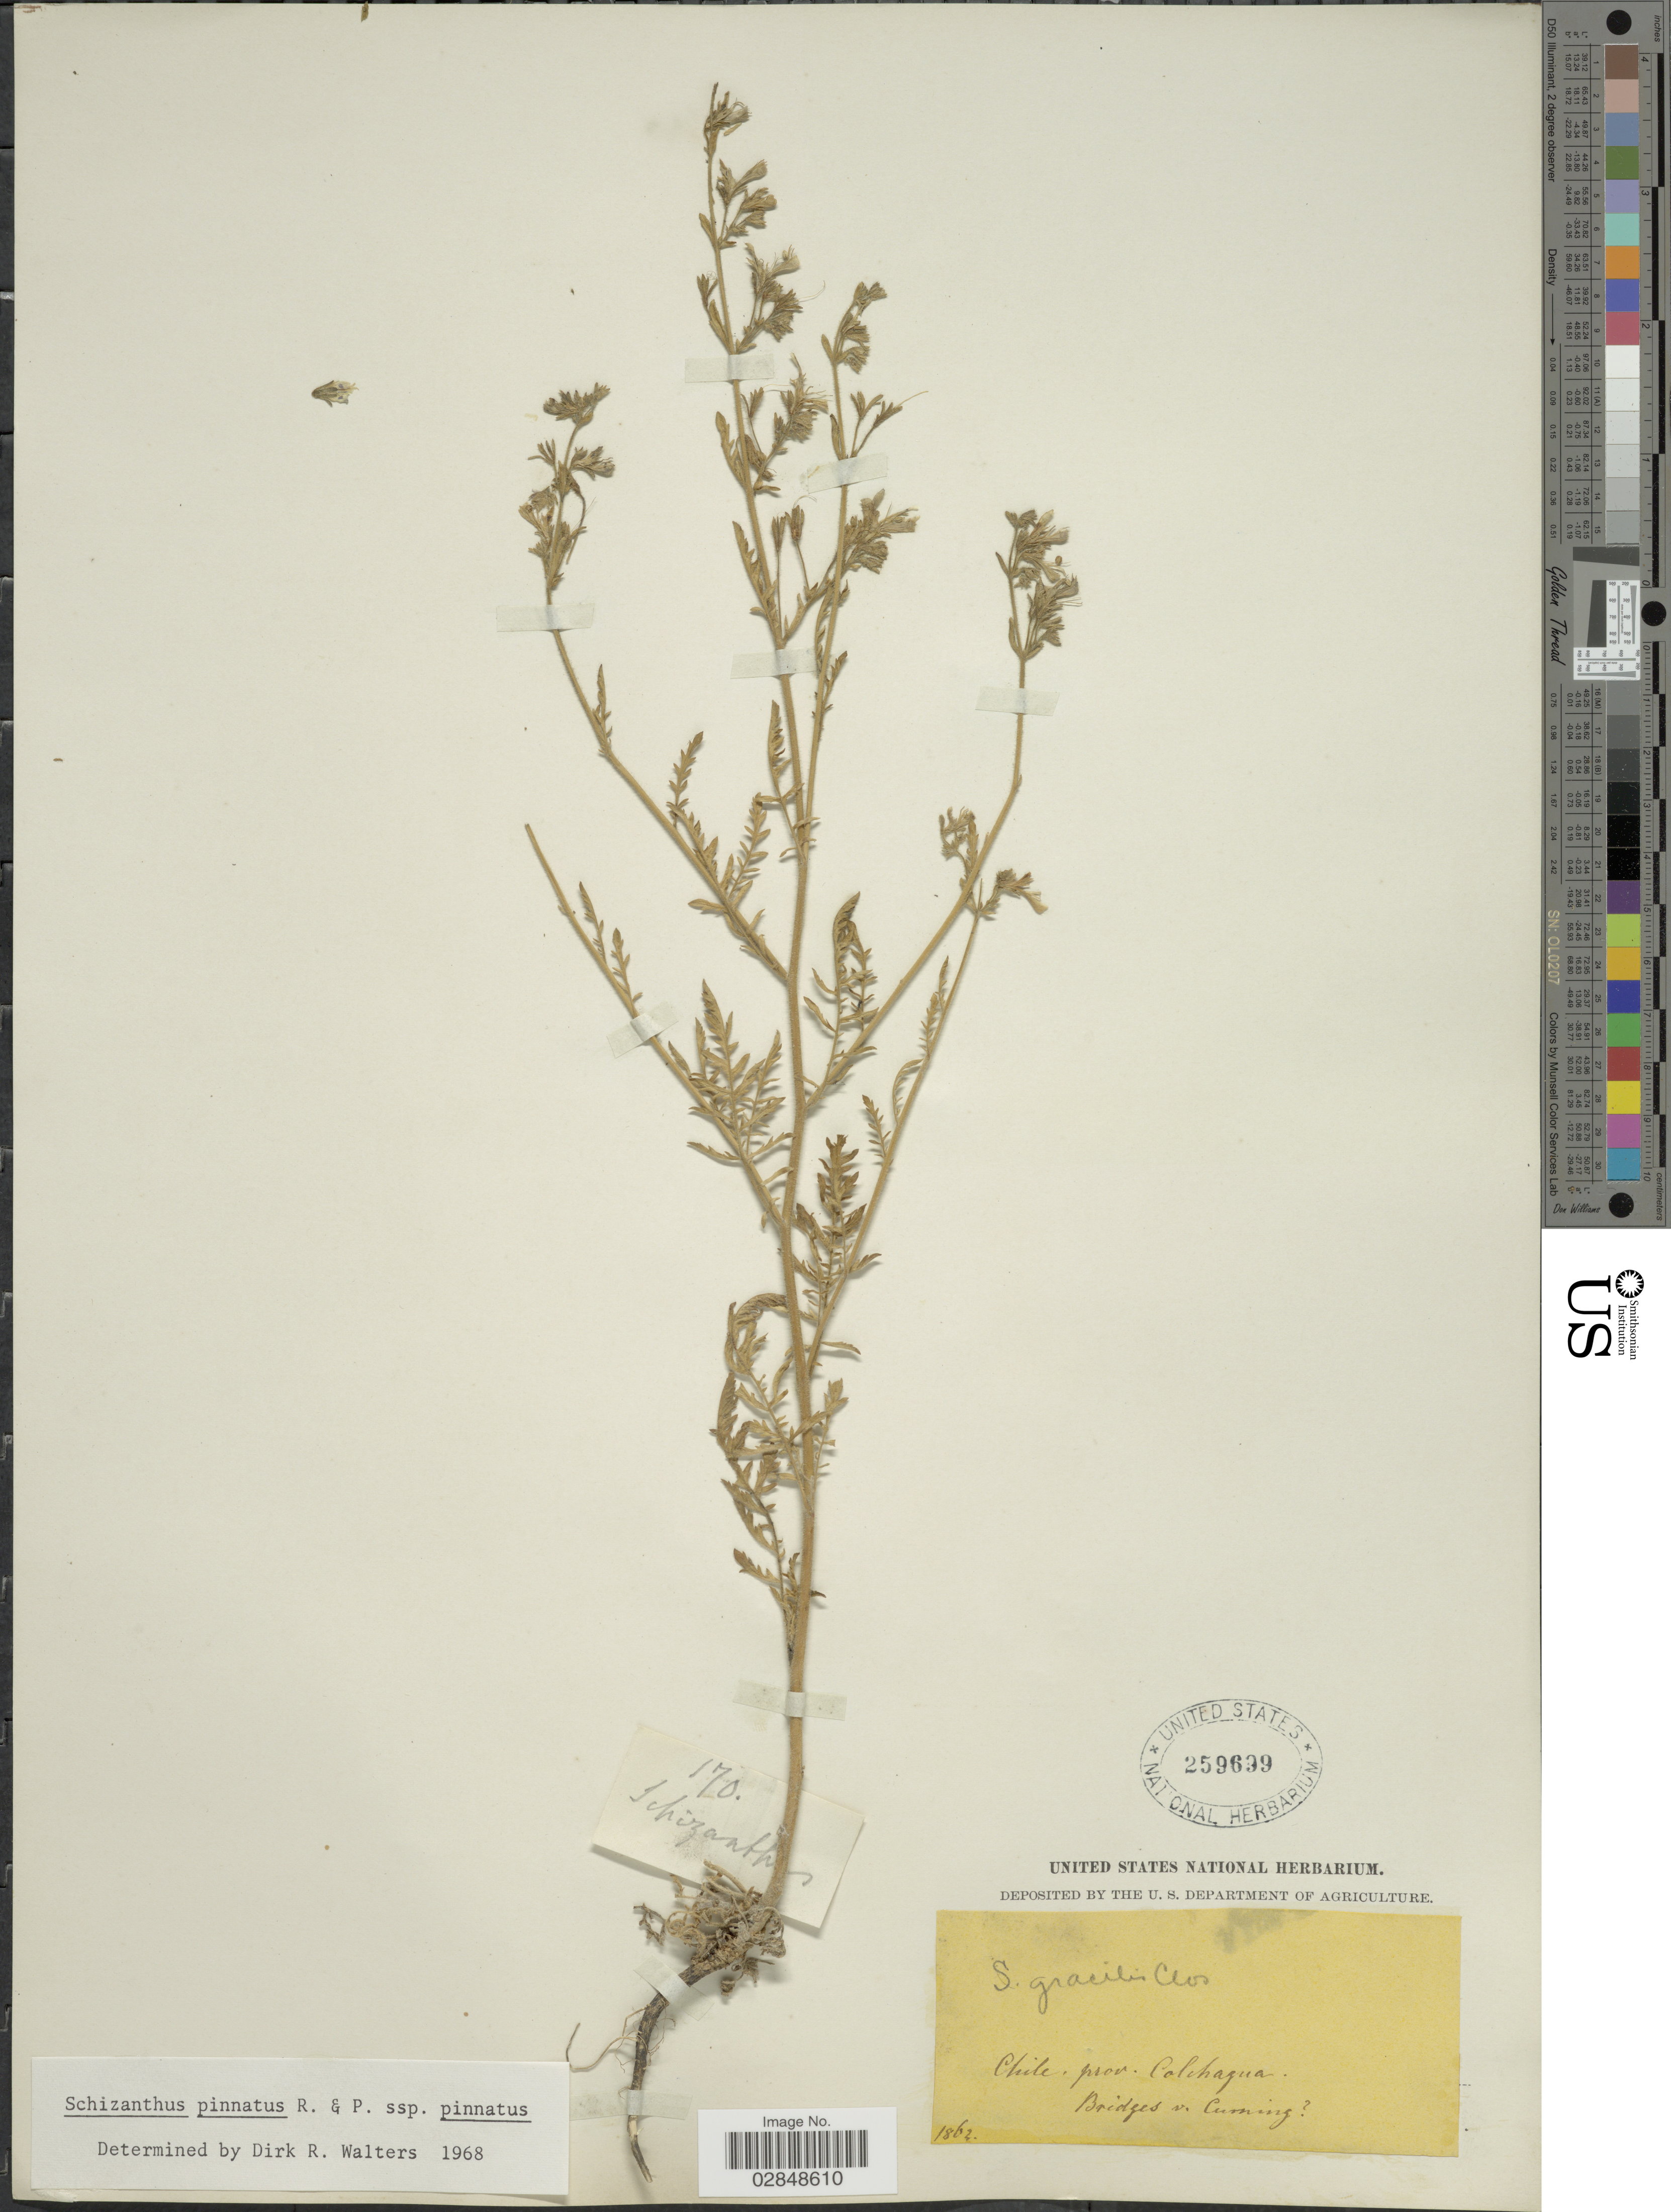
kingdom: Plantae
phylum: Tracheophyta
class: Magnoliopsida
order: Solanales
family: Solanaceae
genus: Schizanthus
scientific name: Schizanthus pinnatus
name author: Ruiz & Pav.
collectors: Bridges & -. Cuming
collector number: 170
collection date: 1862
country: Chile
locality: Prov. Colchagua.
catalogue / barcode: US 259699